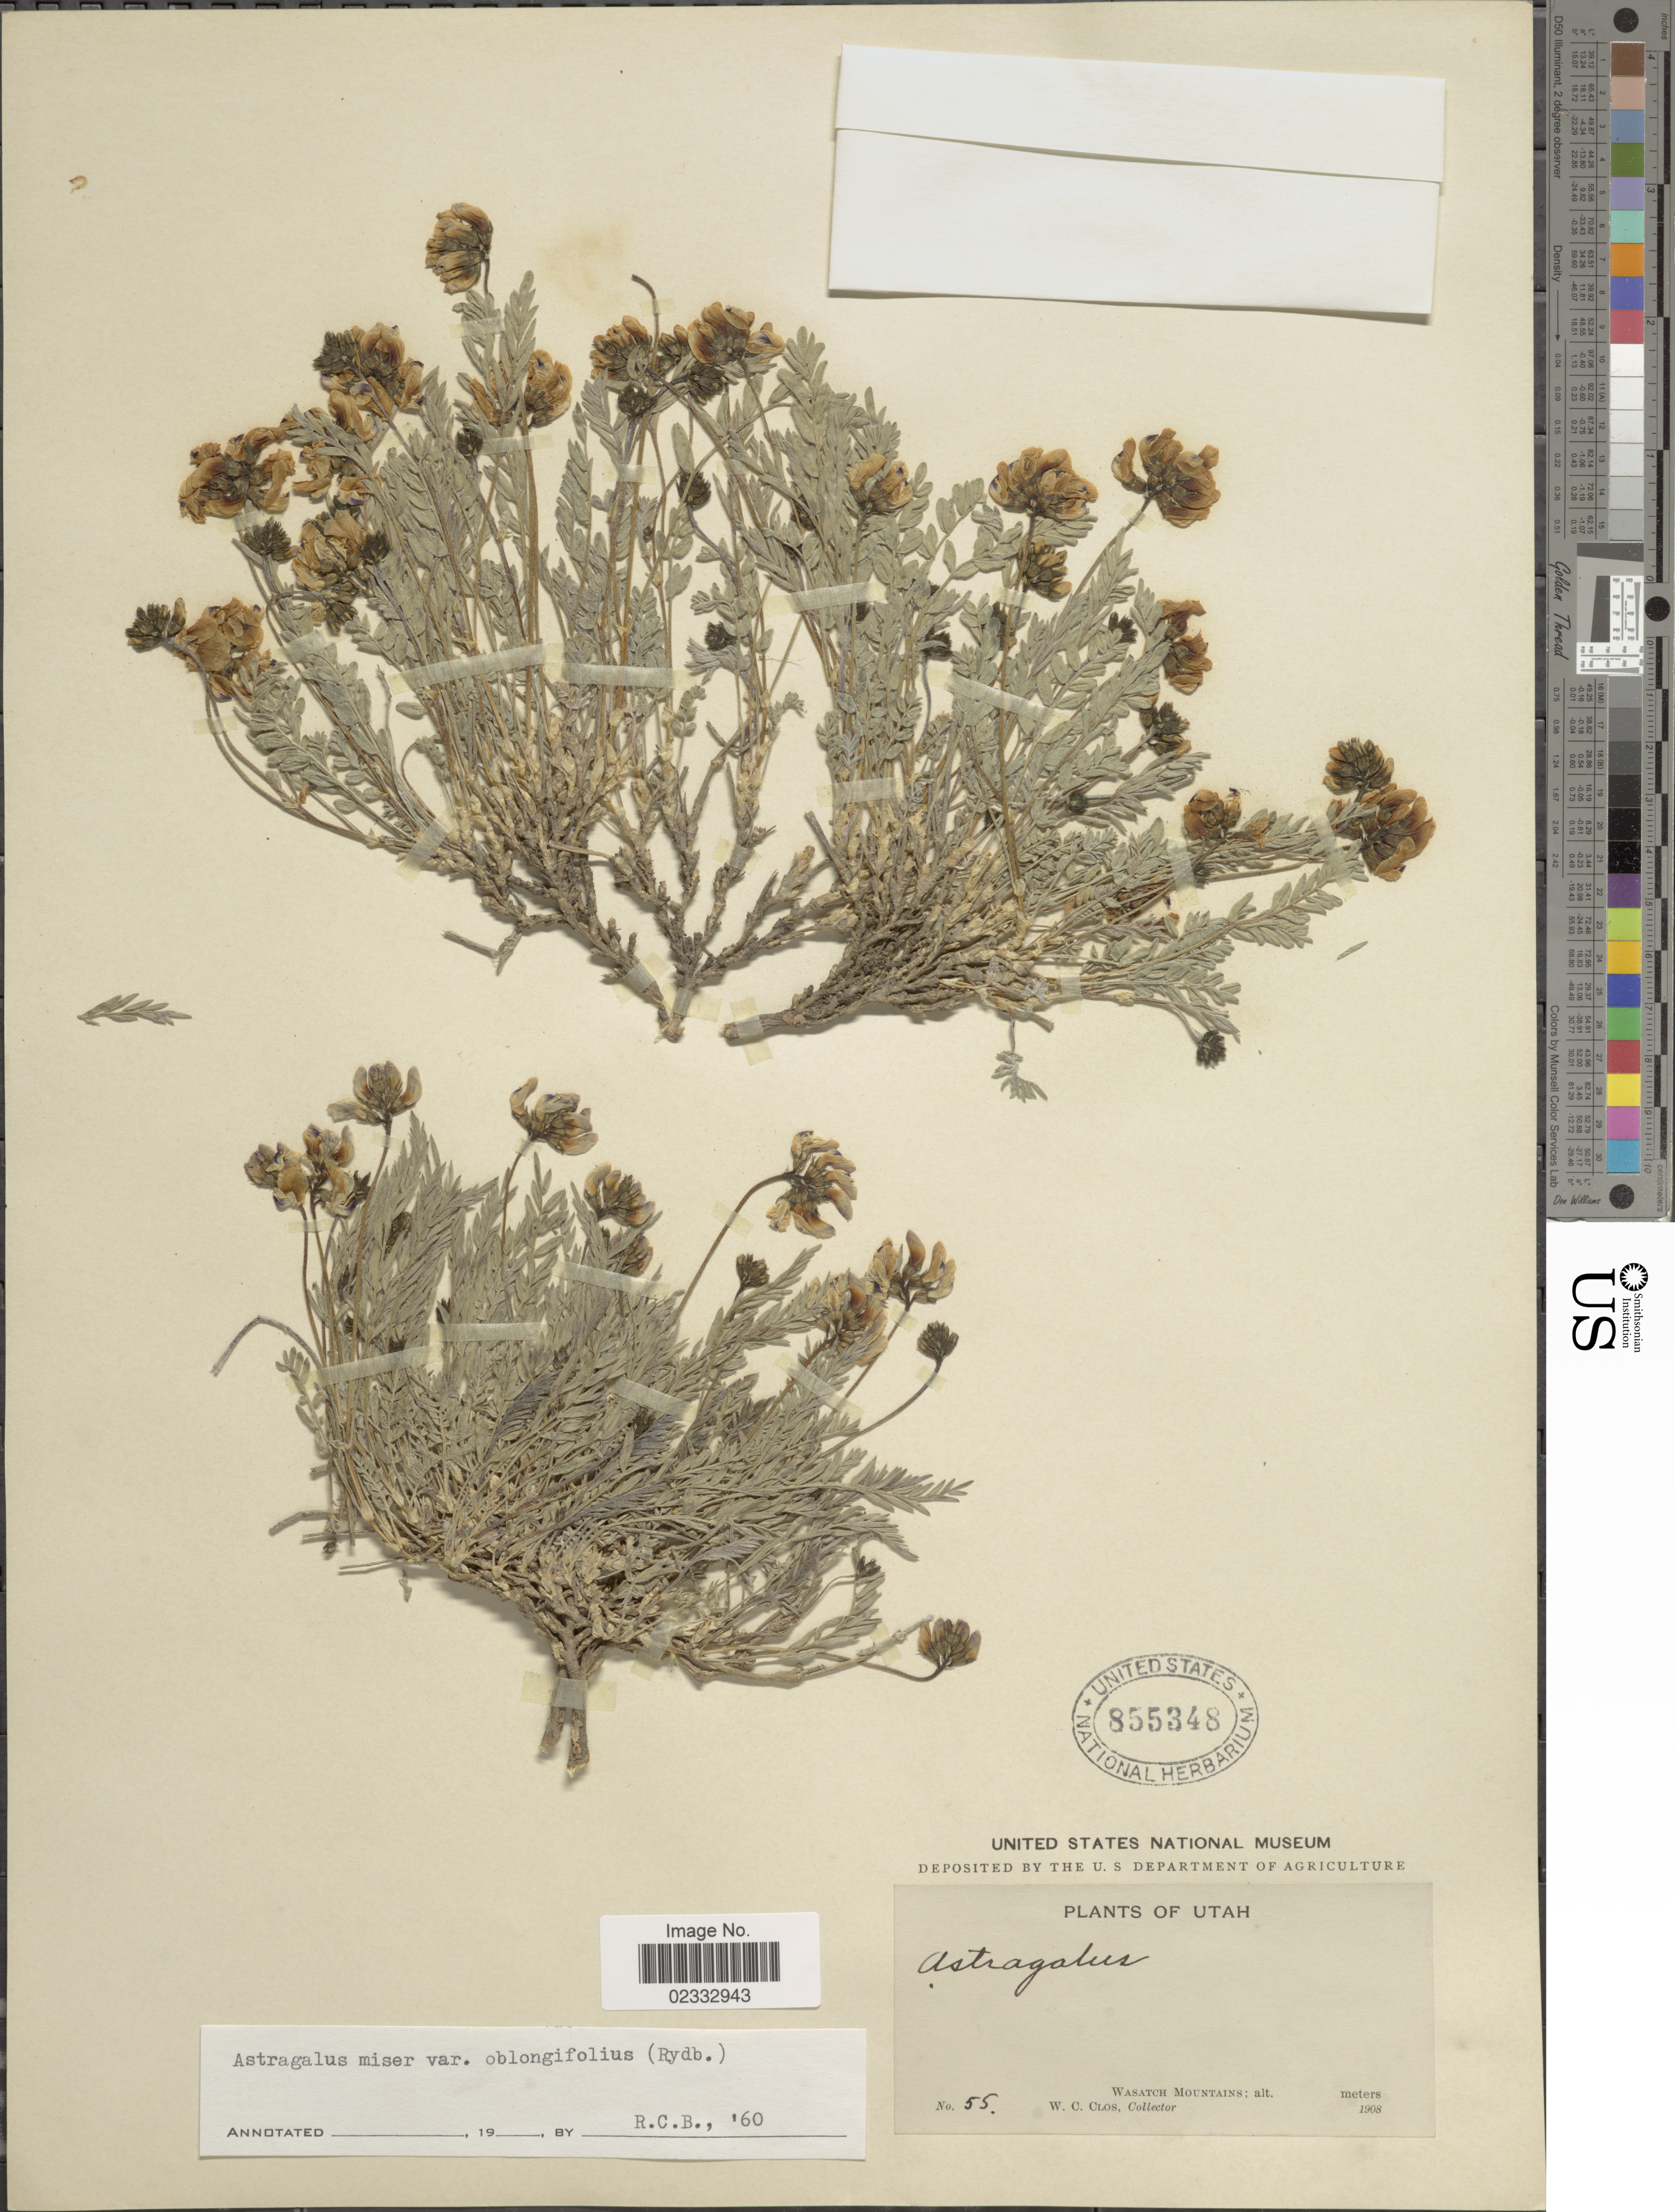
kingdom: Plantae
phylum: Tracheophyta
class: Magnoliopsida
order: Fabales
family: Fabaceae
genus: Astragalus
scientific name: Astragalus miser var. oblongifolius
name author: (Rydb.) Cronq.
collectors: W. C. Clos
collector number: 55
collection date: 1908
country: United States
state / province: Utah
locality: Wasatch Mountains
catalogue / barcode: US 855348